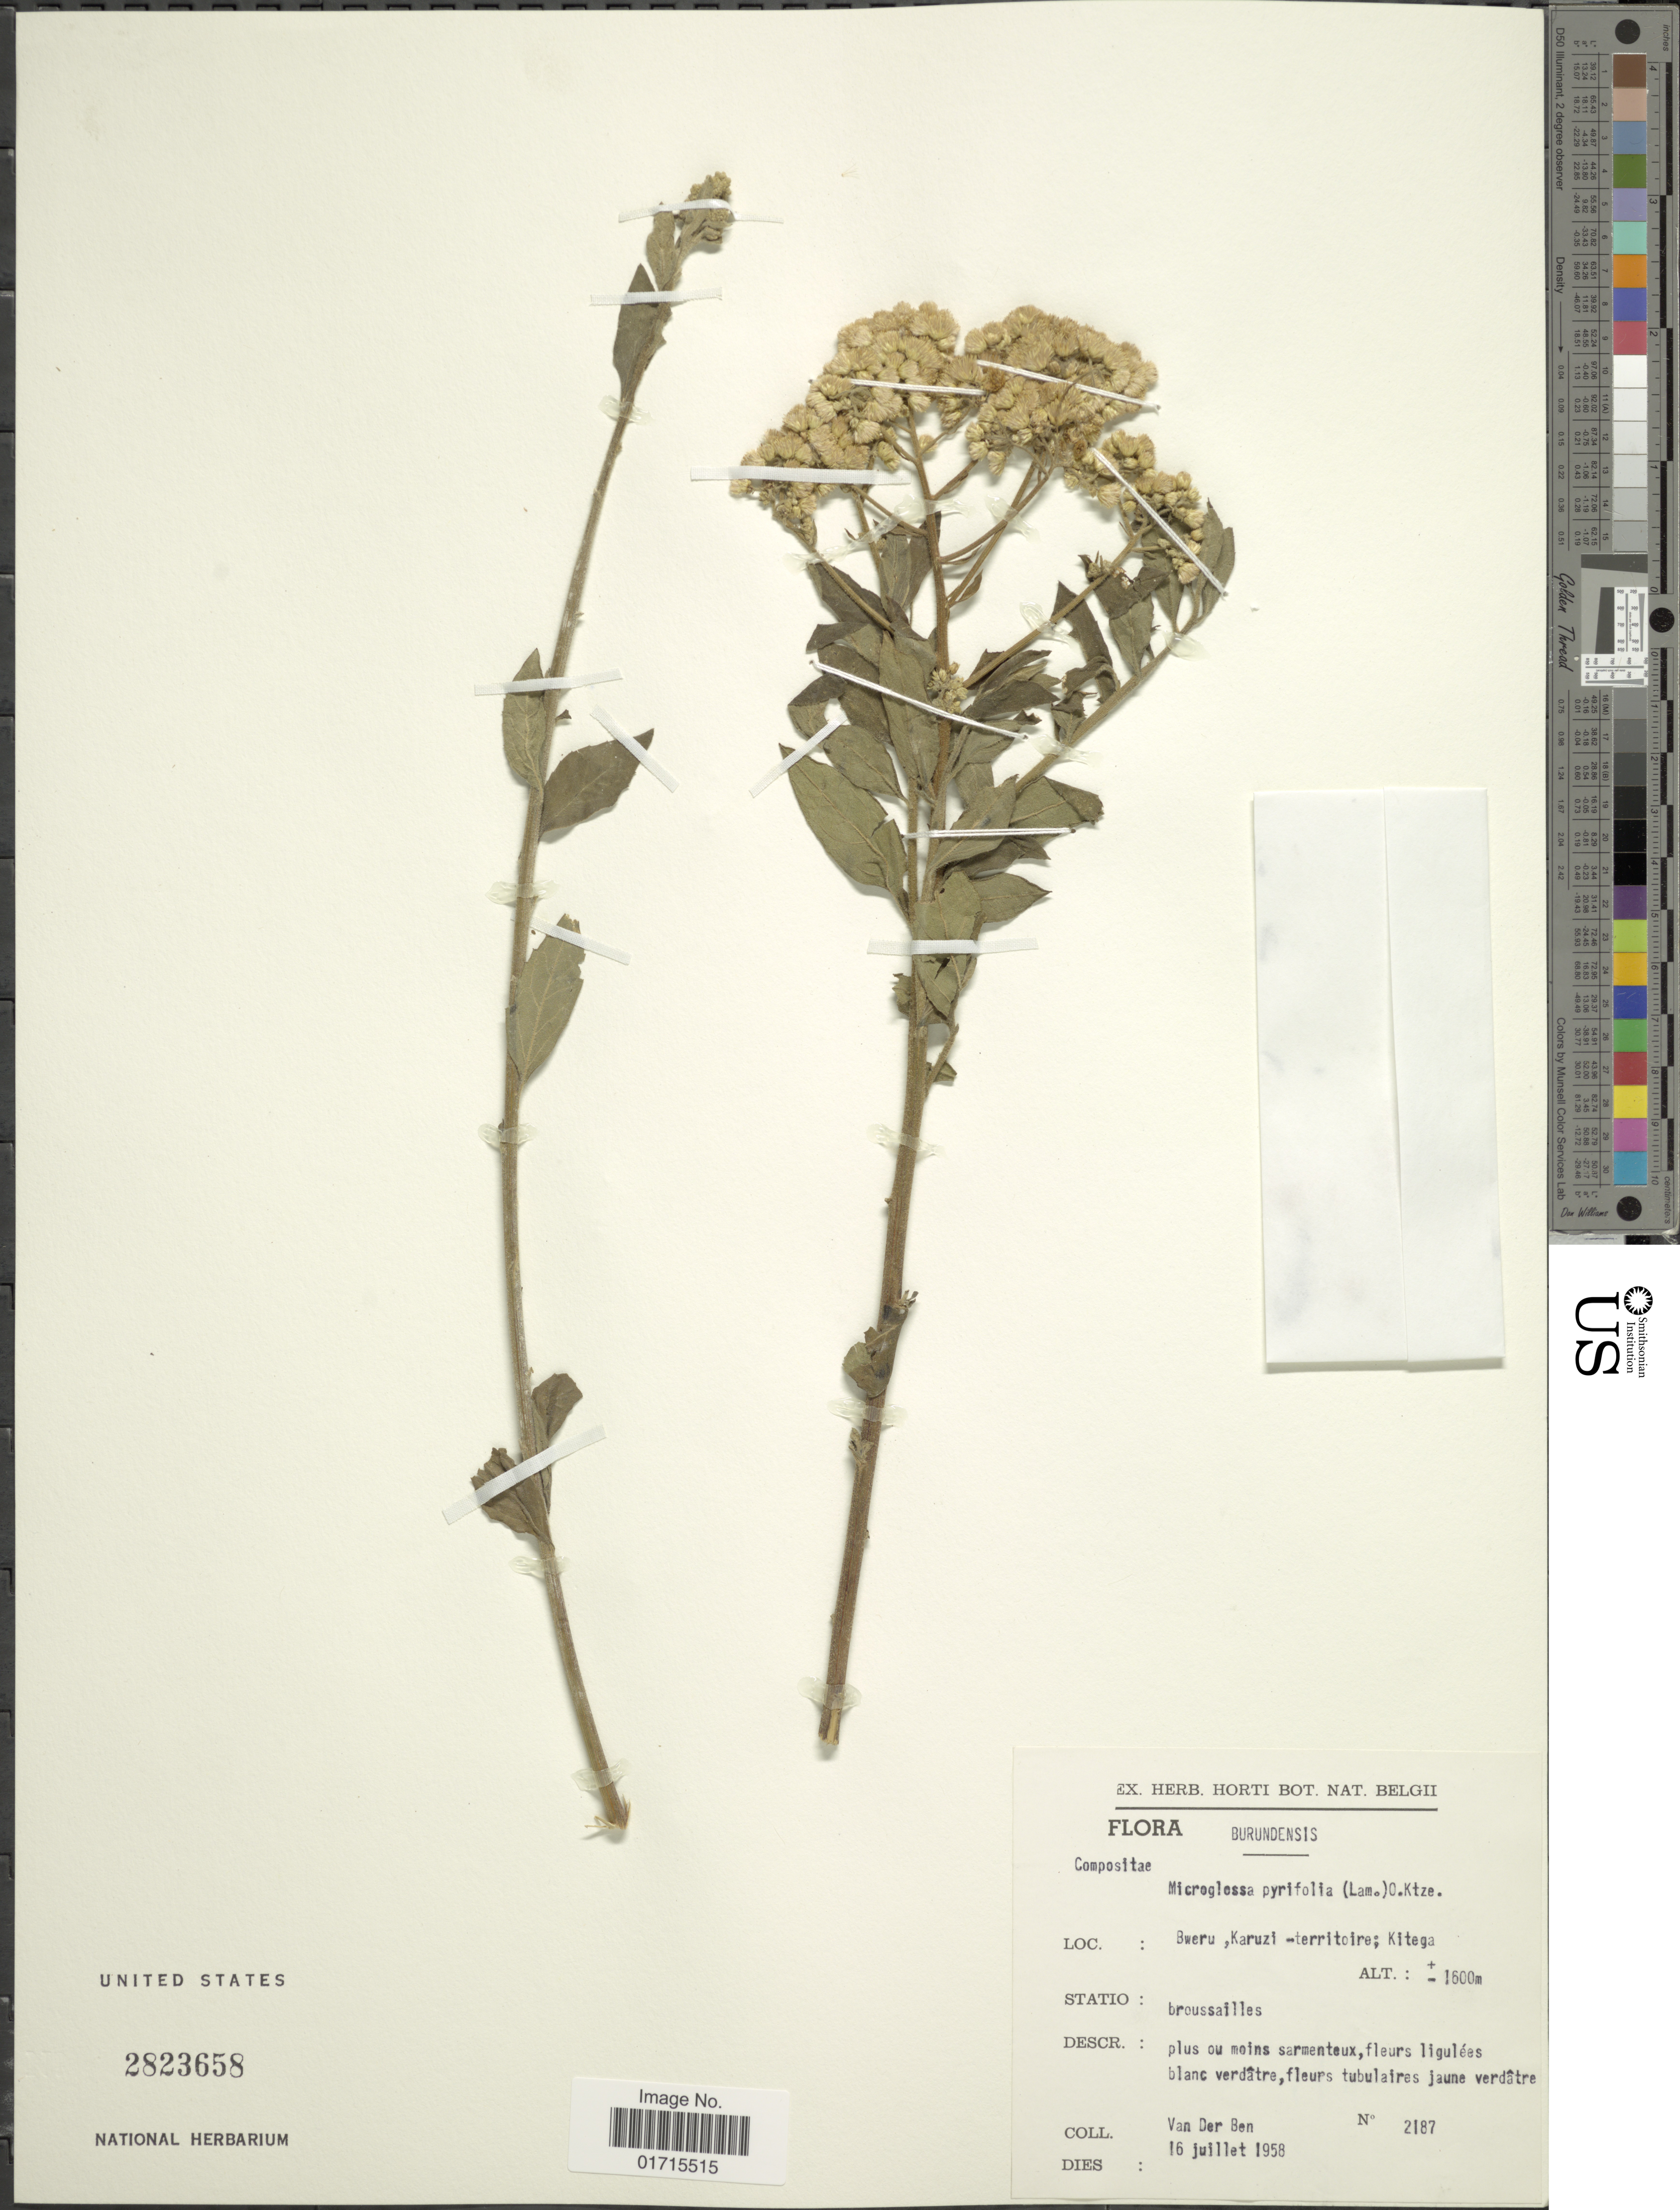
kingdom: Plantae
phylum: Tracheophyta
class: Magnoliopsida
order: Asterales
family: Asteraceae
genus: Microglossa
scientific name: Microglossa pyrifolia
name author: (Lam.) Kuntze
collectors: D. Van Der Ben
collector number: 2187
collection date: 1958-07-16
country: Burundi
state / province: Karuzi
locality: Burundensis. Bewru, Karuzi-territoire; Kitega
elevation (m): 1600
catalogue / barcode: US 2823658